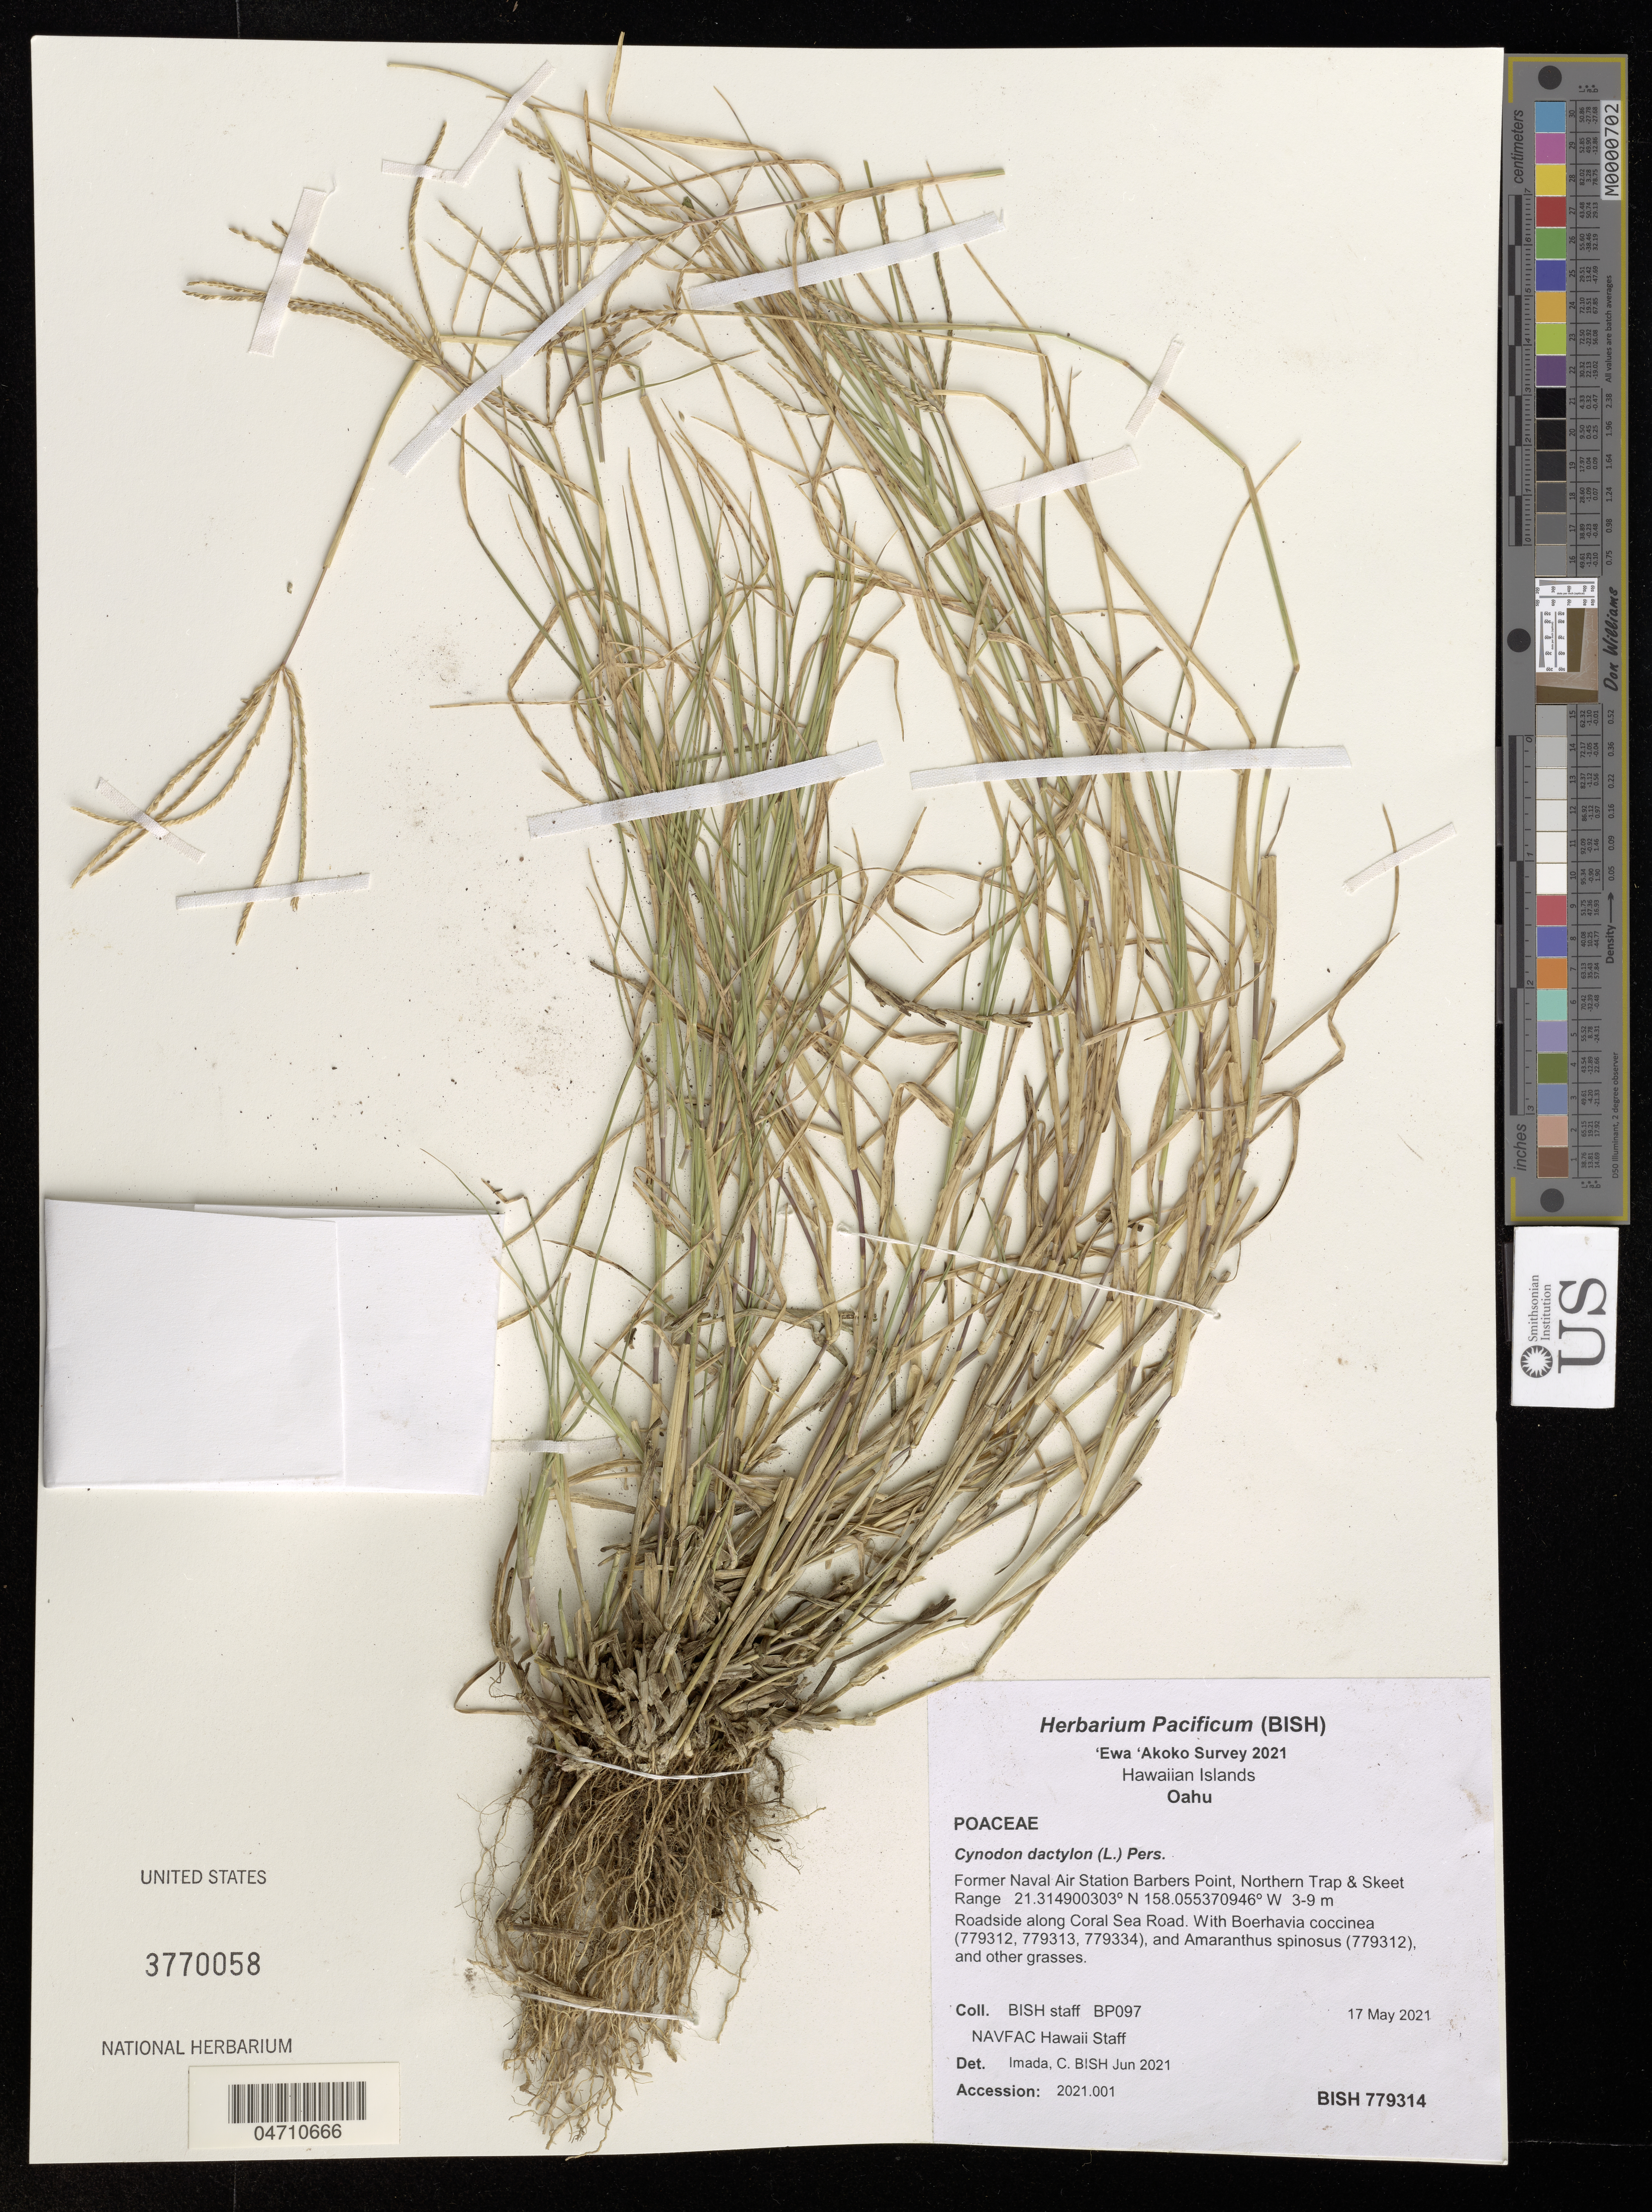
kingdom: Plantae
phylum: Tracheophyta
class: Liliopsida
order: Poales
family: Poaceae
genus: Cynodon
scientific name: Cynodon dactylon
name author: (L.) Pers.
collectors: Bernice P. Bishop Museum & N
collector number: BP097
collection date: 2021-05-17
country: United States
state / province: Hawaii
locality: Hawaiian Islands. Oahu. Former Naval Air Station Barbers Point, Northern Trap & Skeet Range.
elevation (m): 3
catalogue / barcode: US 3770058